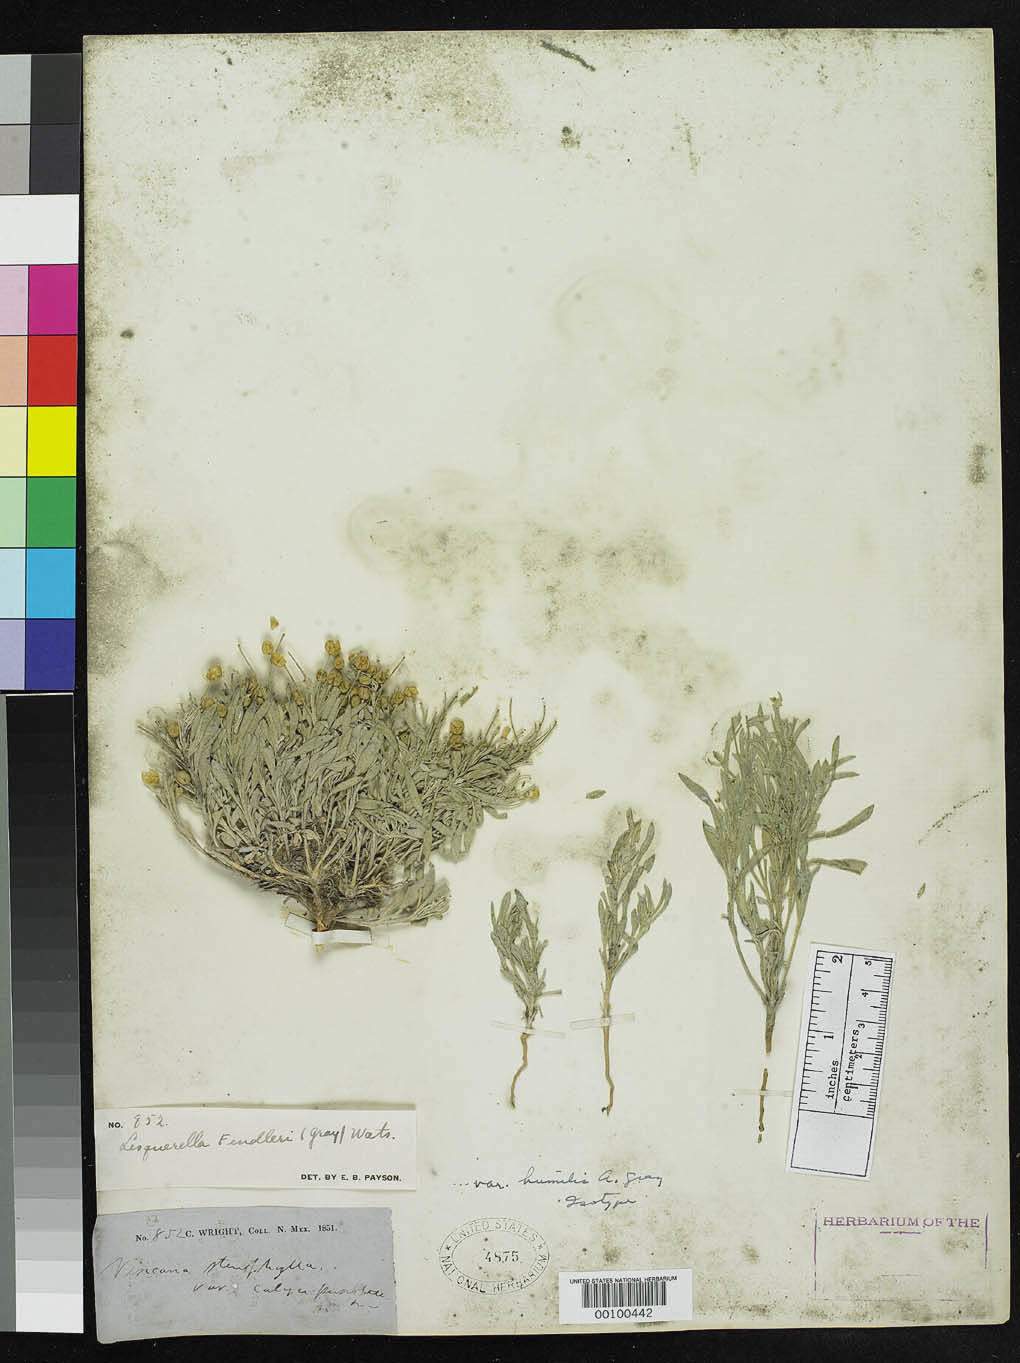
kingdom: Plantae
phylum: Tracheophyta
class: Magnoliopsida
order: Brassicales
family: Brassicaceae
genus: Physaria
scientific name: Physaria stenophylla var. humilis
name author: A. Gray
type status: Isolectotype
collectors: C. Wright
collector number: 852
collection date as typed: Jun 1851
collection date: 1851-06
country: United States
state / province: New Mexico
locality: Head of Limpio, also on Pecos.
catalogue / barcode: US 4875